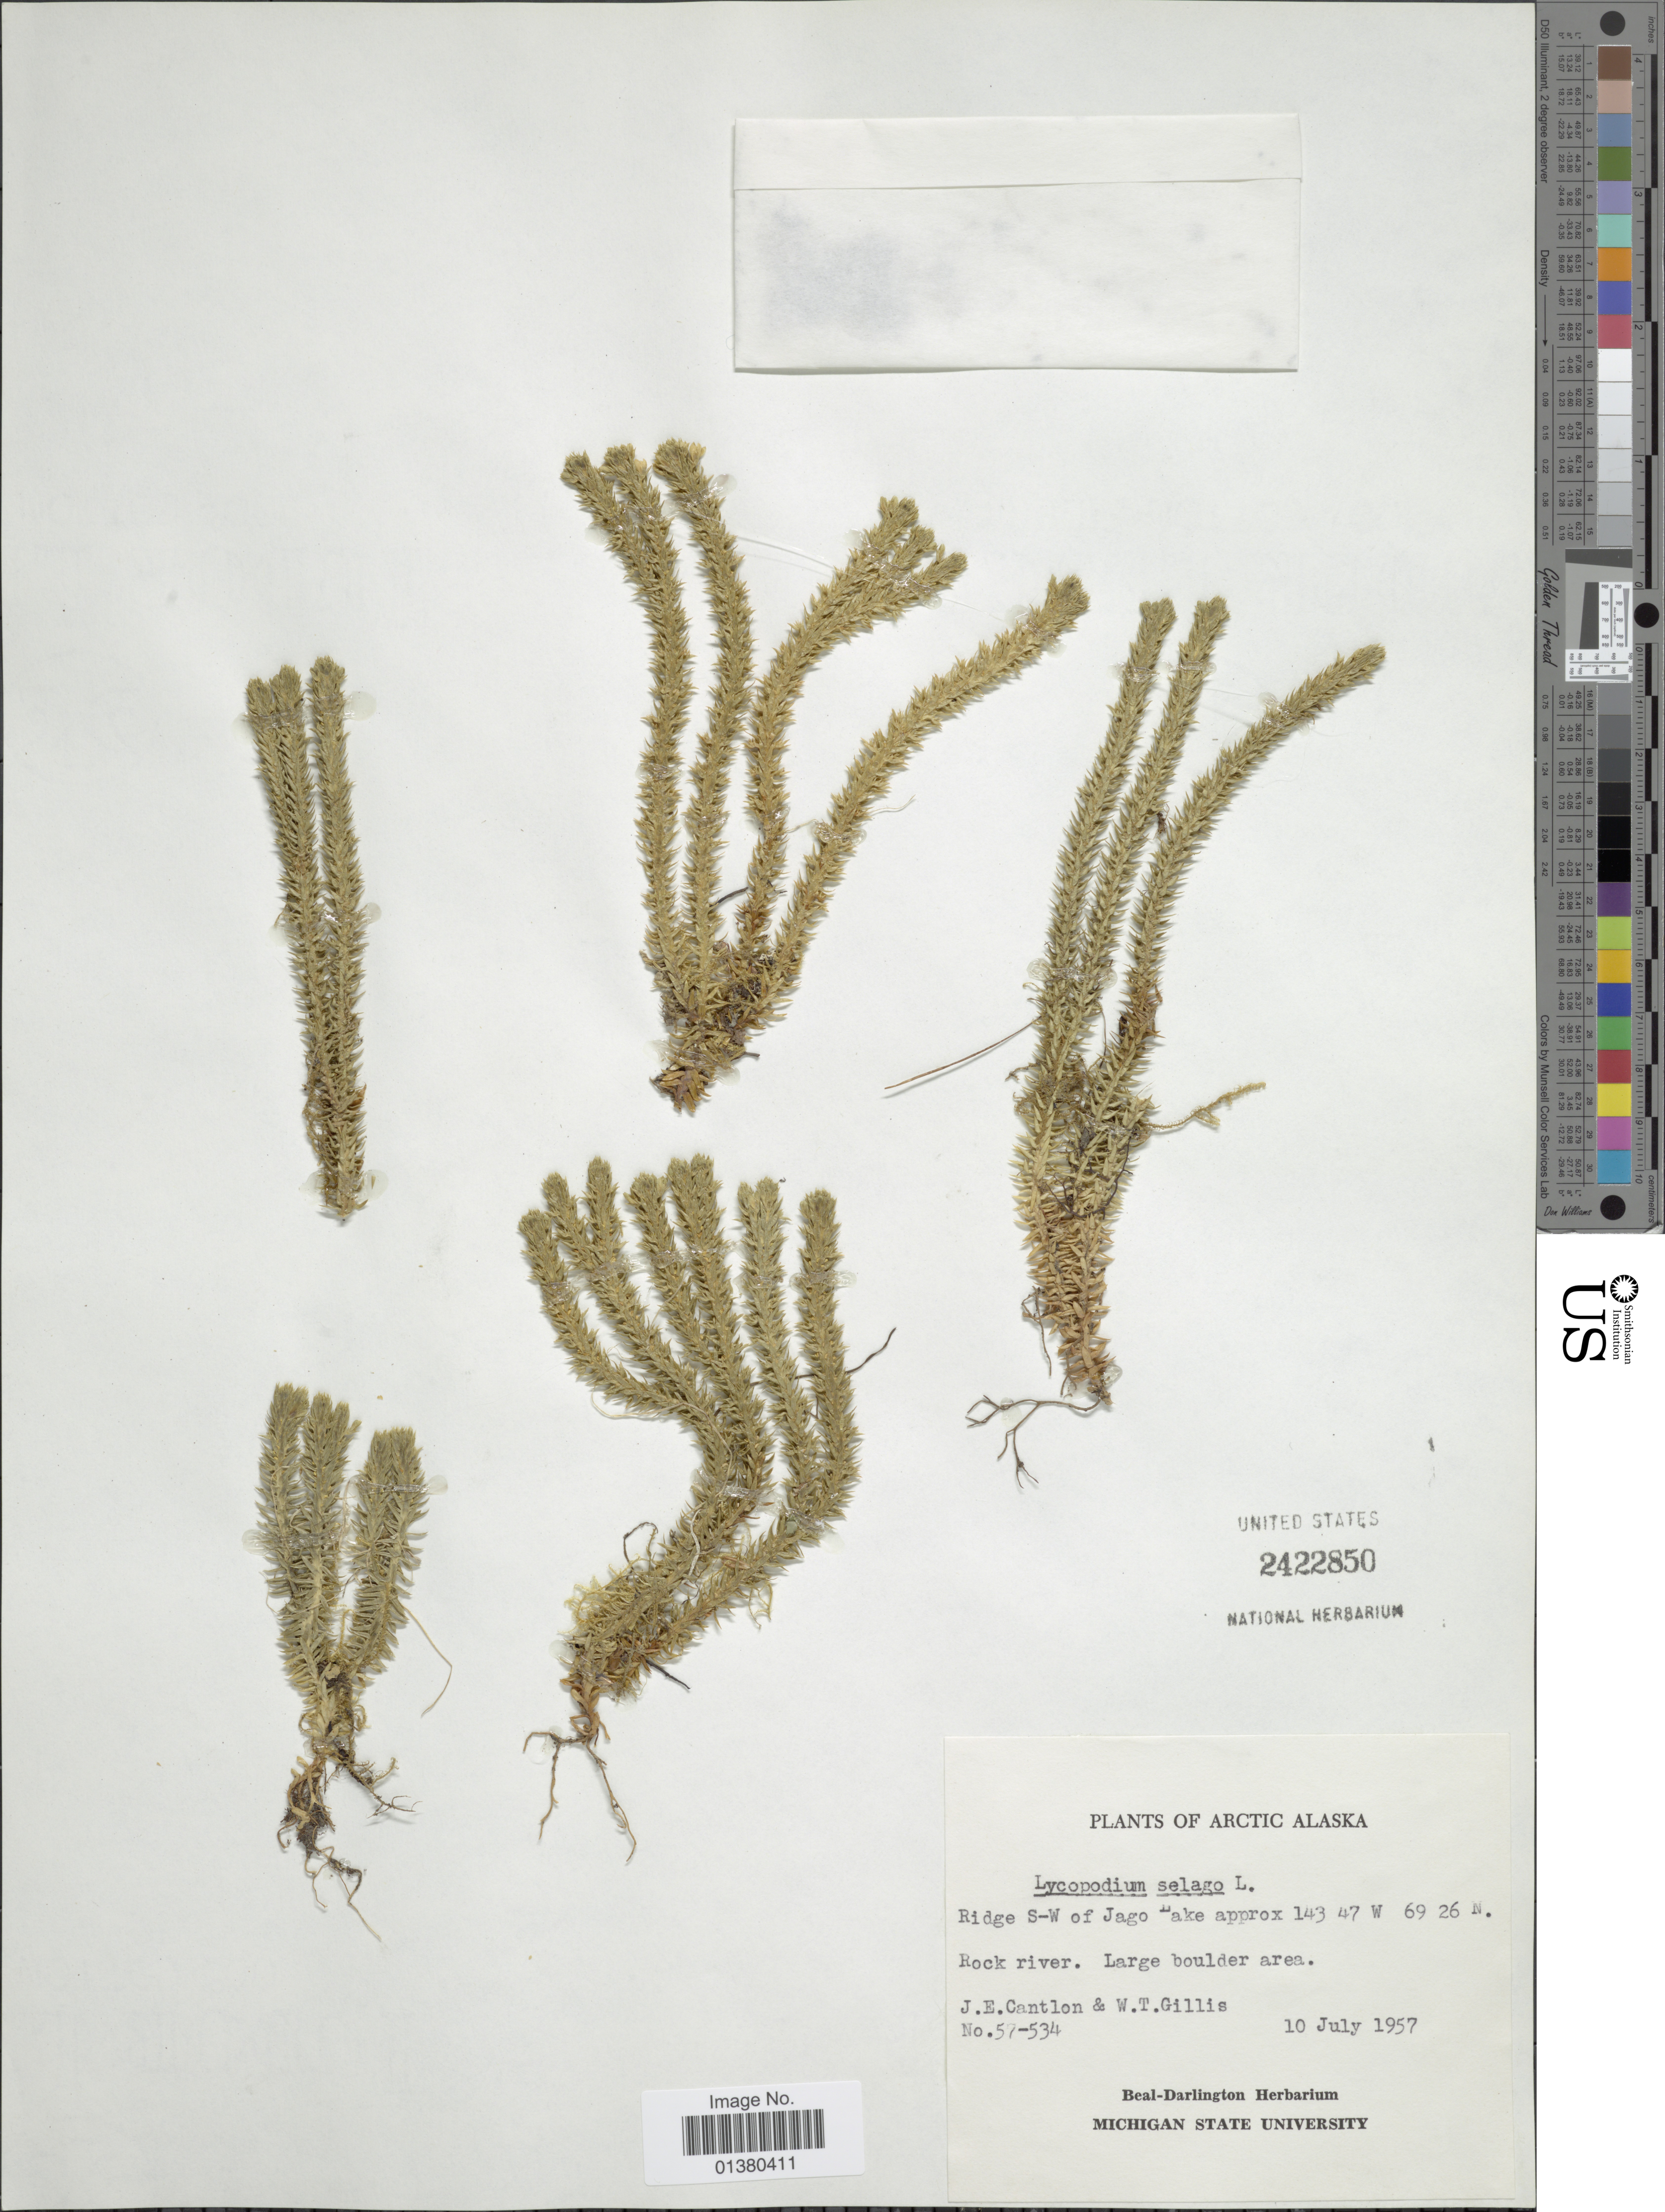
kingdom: Plantae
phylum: Tracheophyta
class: Lycopodiopsida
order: Lycopodiales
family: Lycopodiaceae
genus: Huperzia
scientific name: Huperzia selago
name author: (L.) Bernh. ex Schrank & Mart.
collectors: J. Cantlon & W. T. Gillis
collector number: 57-534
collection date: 1957-07-10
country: United States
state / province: Alaska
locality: Arctic Alaska, Ridge S-W of Kago Lake, Rock river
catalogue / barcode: US 2422850